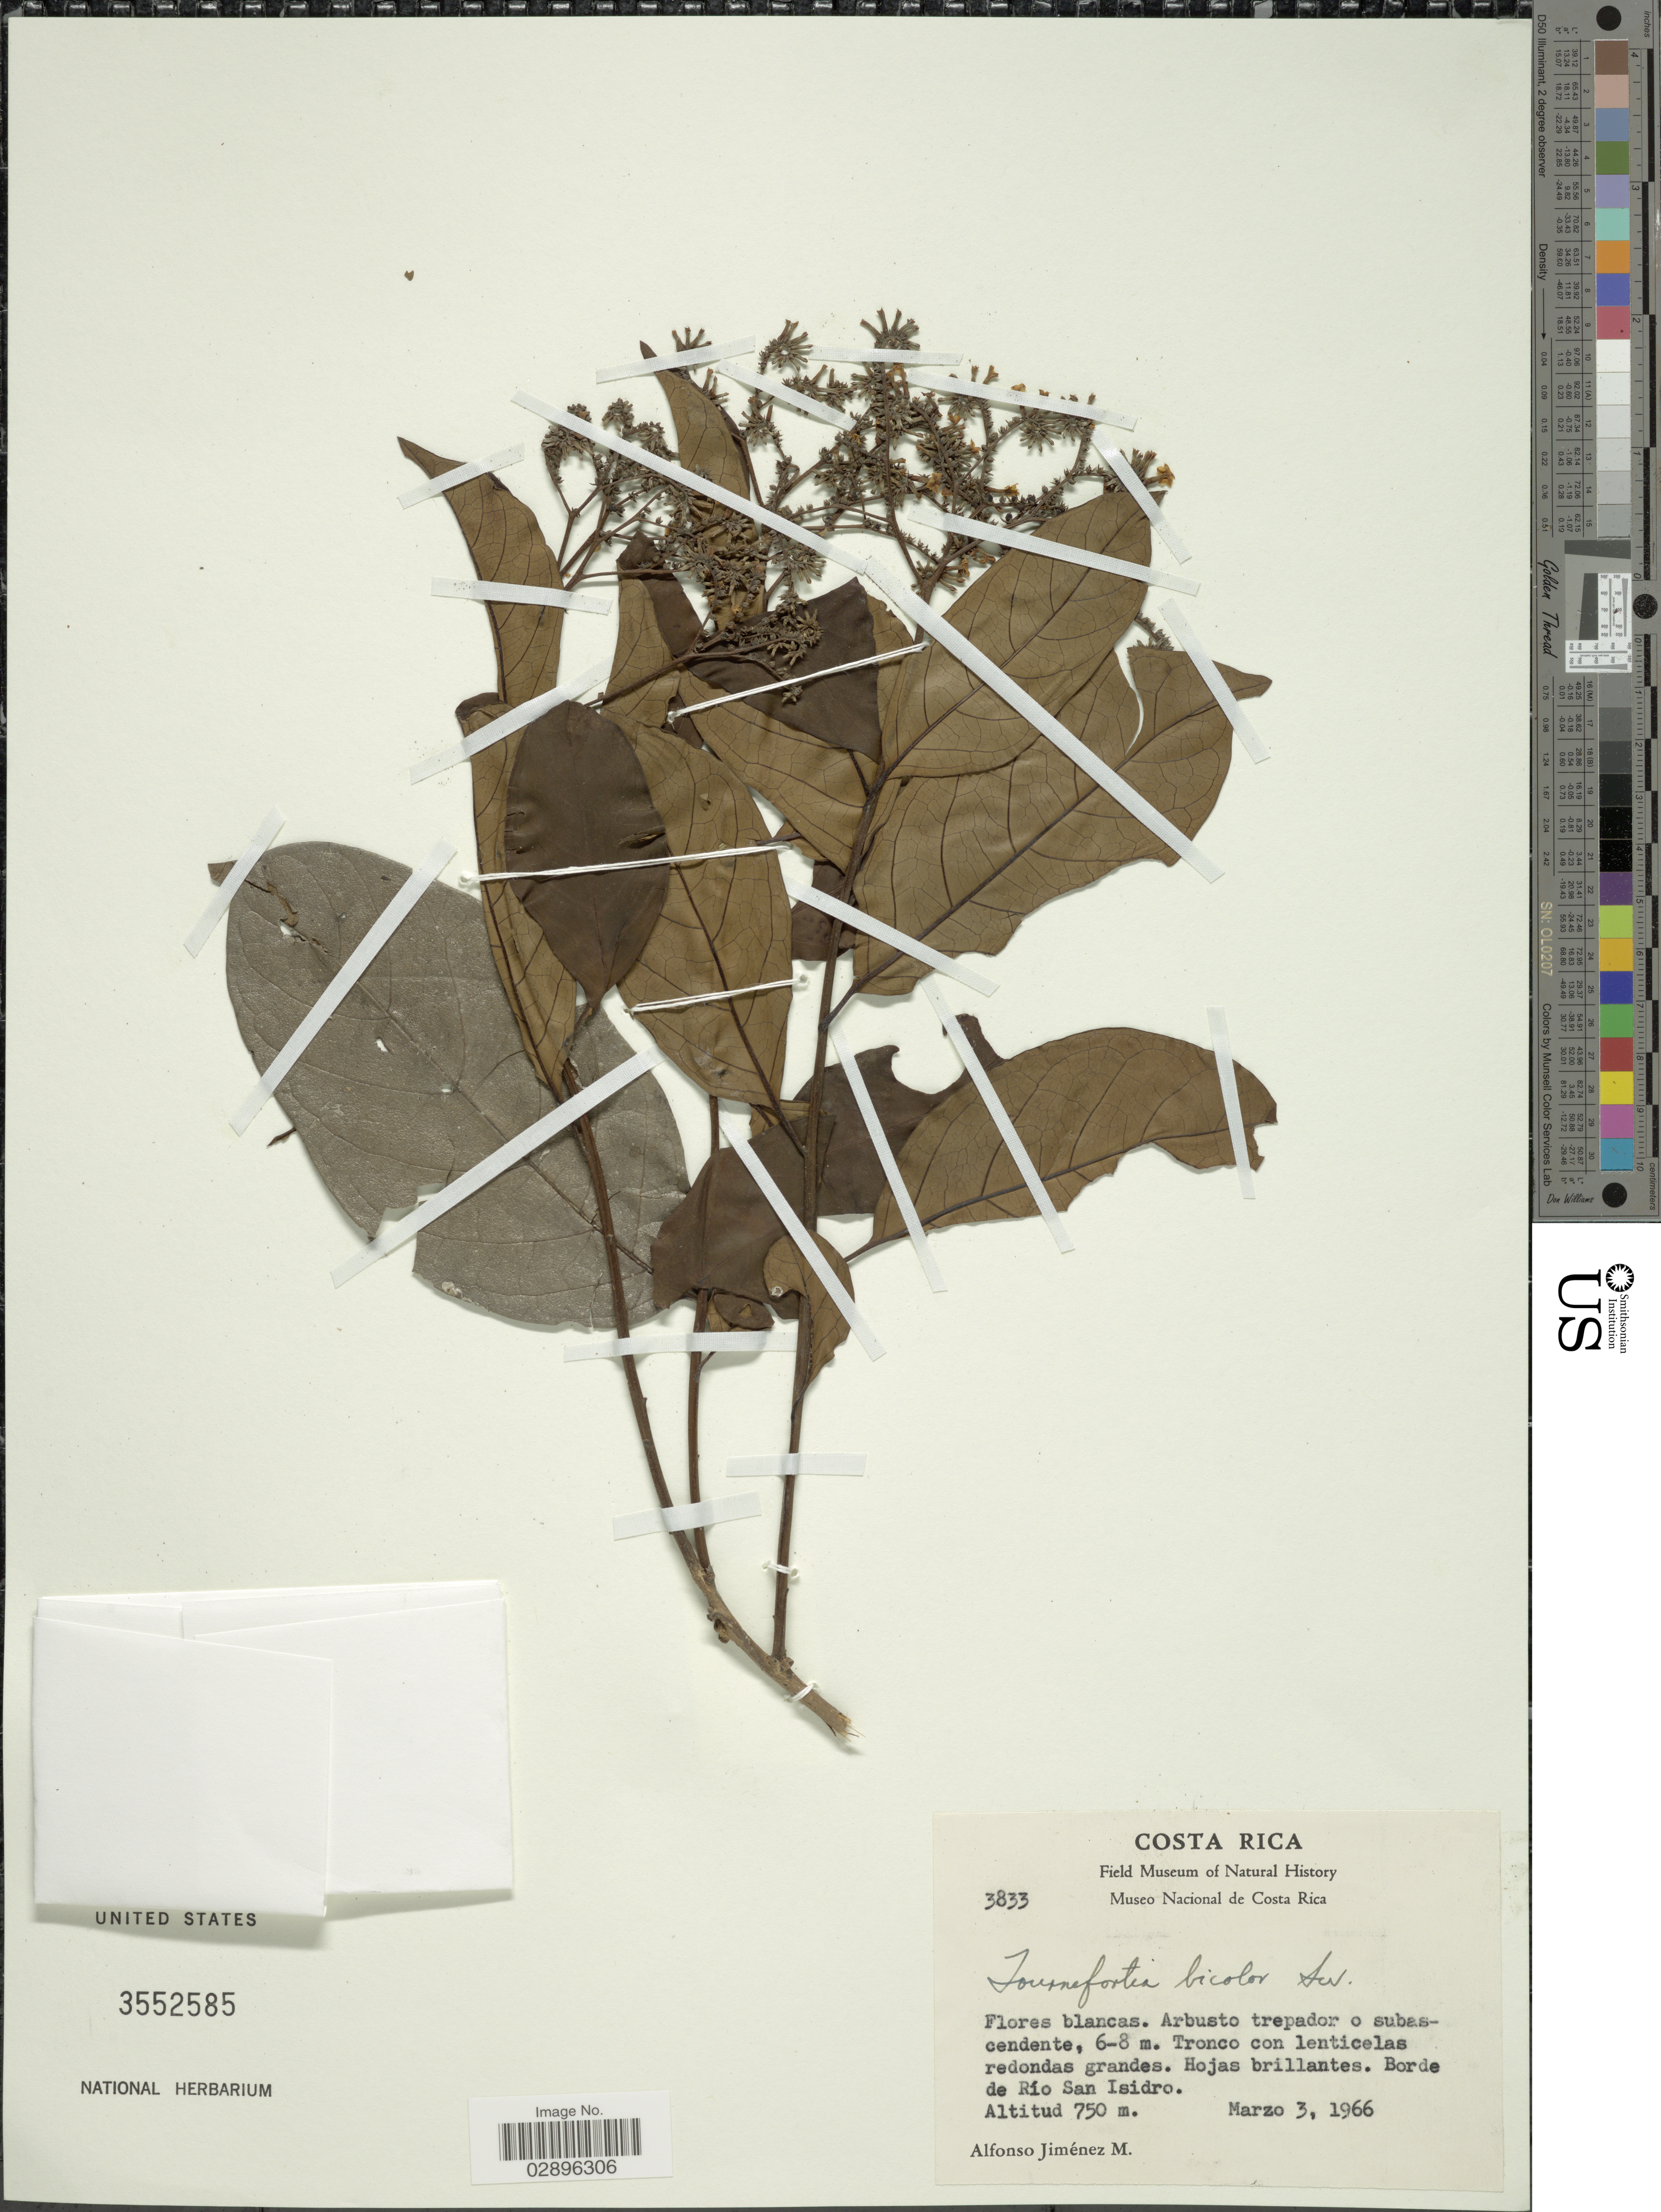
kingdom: Plantae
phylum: Tracheophyta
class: Magnoliopsida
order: Boraginales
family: Heliotropiaceae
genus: Tournefortia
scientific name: Tournefortia bicolor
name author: Sw.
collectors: A. Jimenez M.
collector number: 3833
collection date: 1966-03-03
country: Costa Rica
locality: Borde de Río San Isidro.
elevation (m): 750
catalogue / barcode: US 3552585